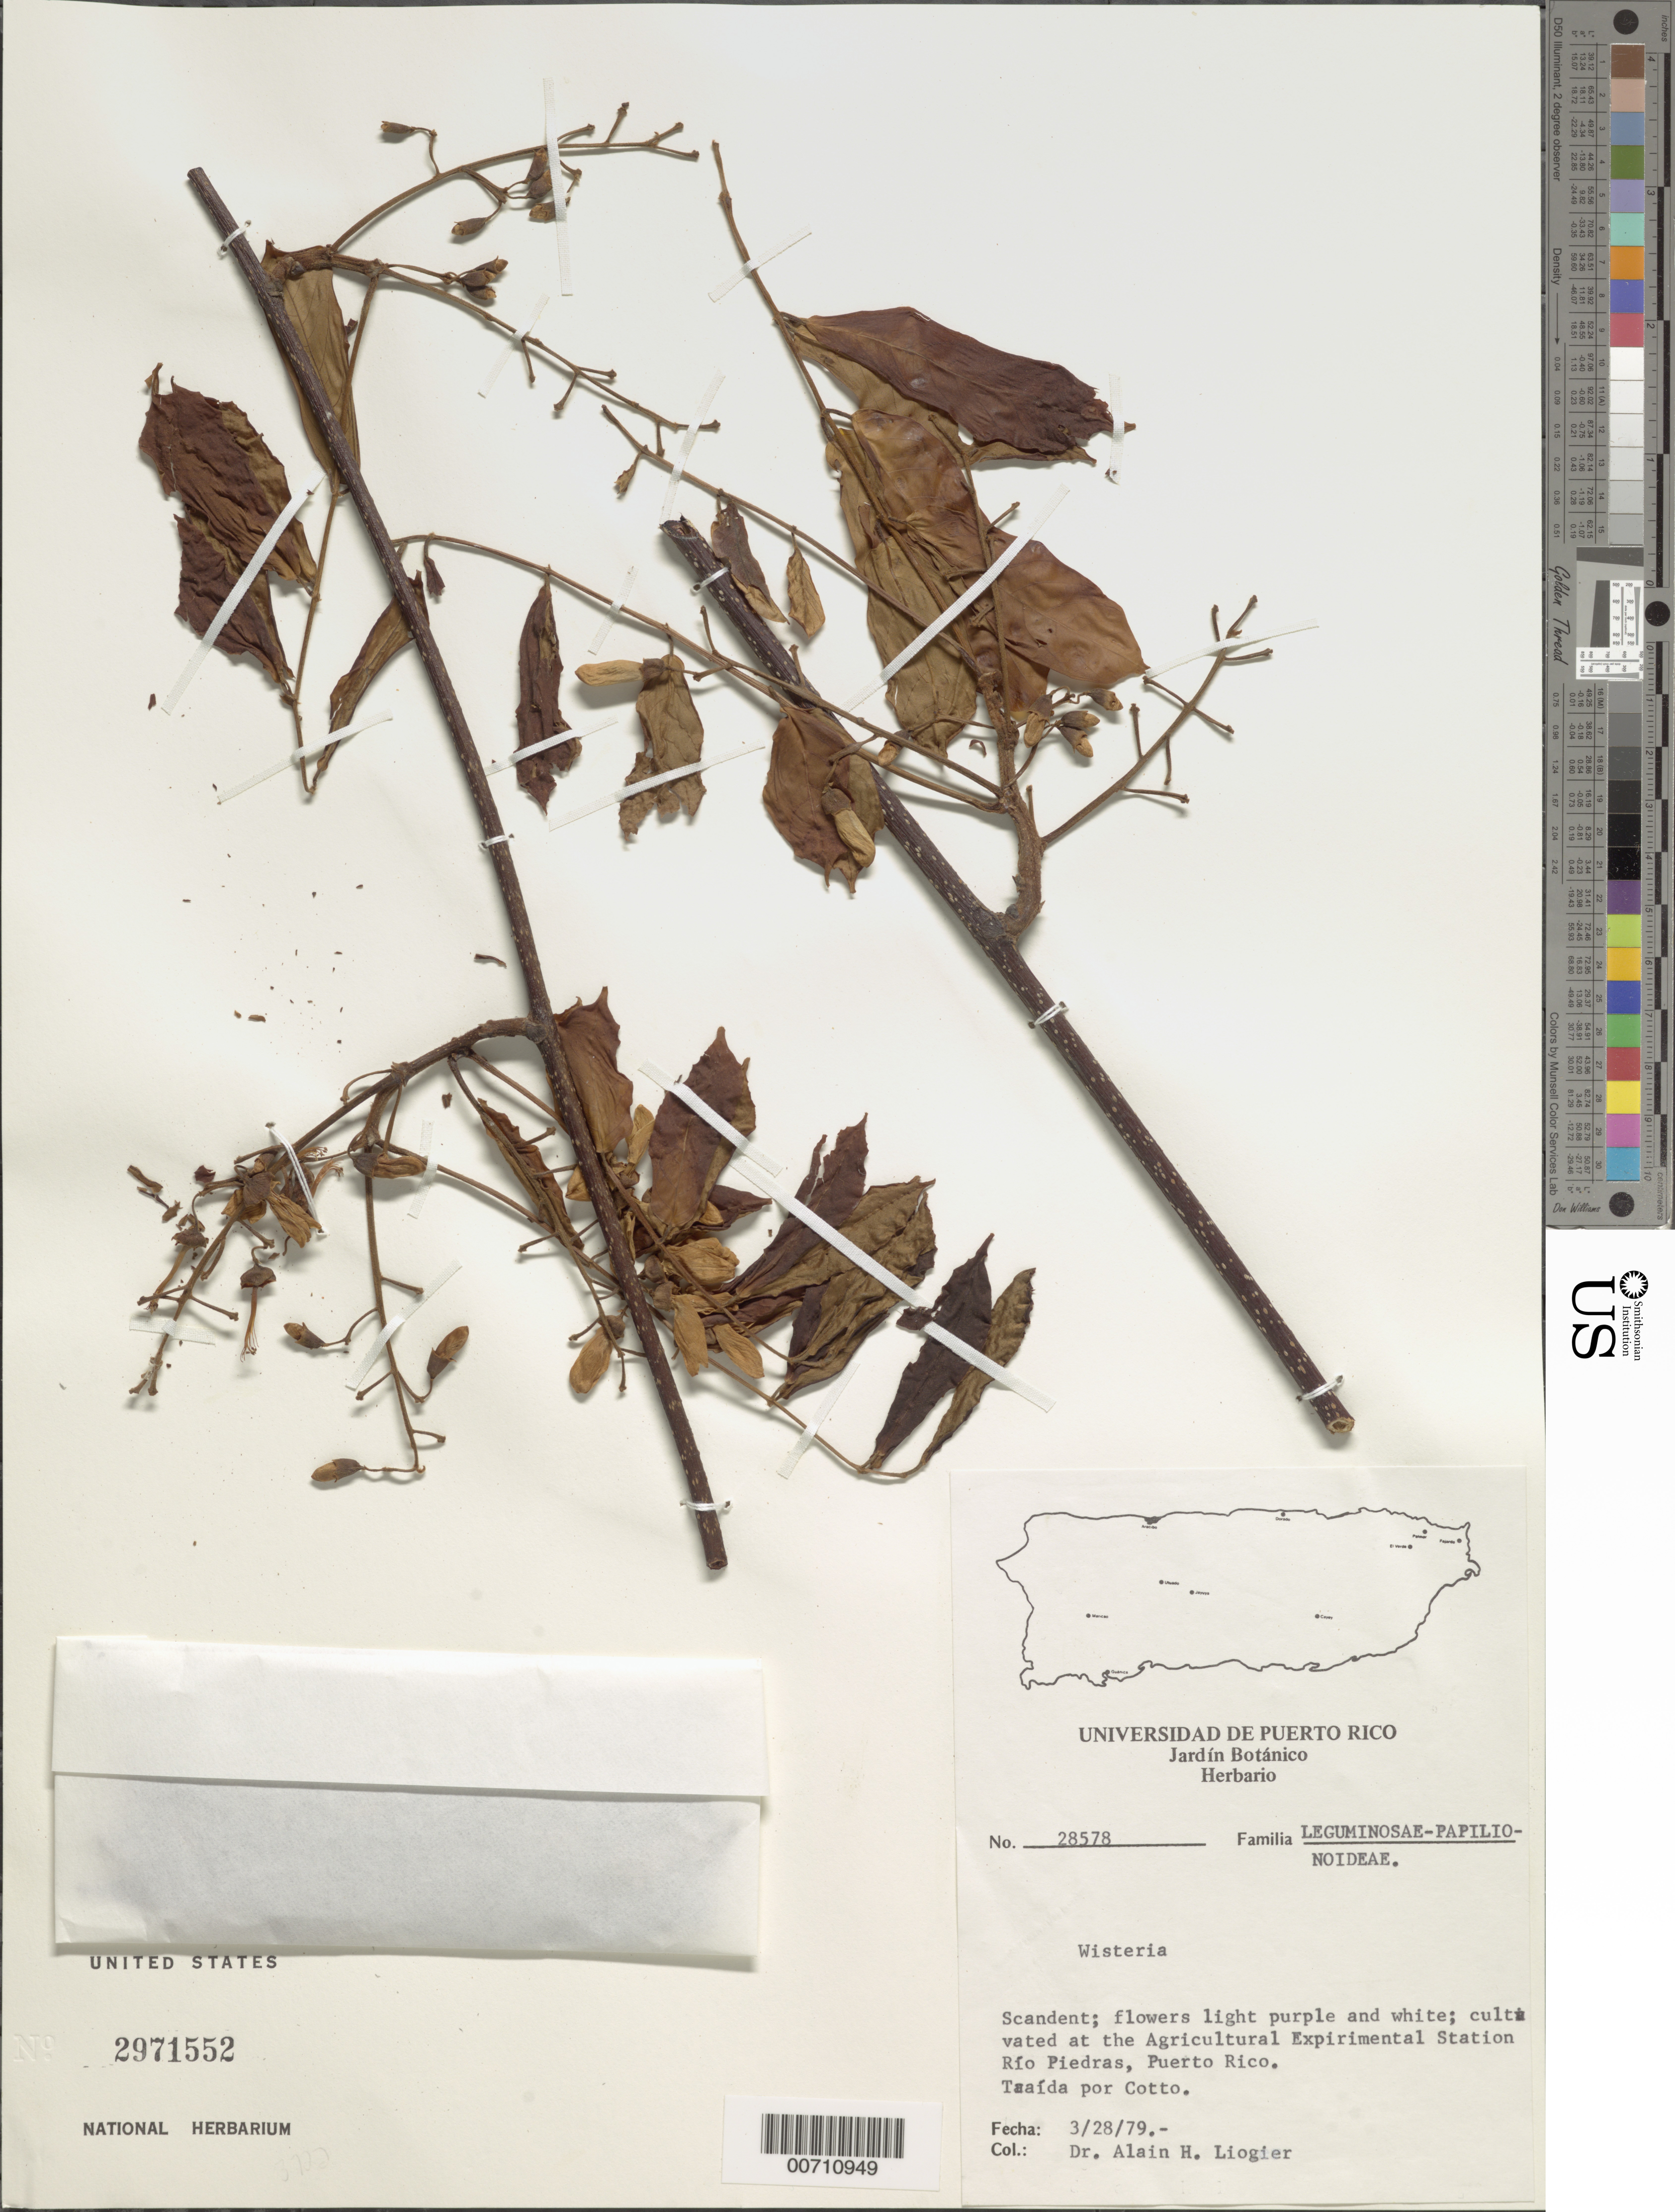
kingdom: Plantae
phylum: Tracheophyta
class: Magnoliopsida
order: Fabales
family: Fabaceae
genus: Wisteria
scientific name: Wisteria sp.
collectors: A. H. Liogier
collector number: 28578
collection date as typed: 28 Mar 1979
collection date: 1979-03-28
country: Puerto Rico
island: Greater Antilles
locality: Agric. Exp. Station, Rio Piedras, Taida por Cotto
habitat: Exp. Station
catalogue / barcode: US 2971552